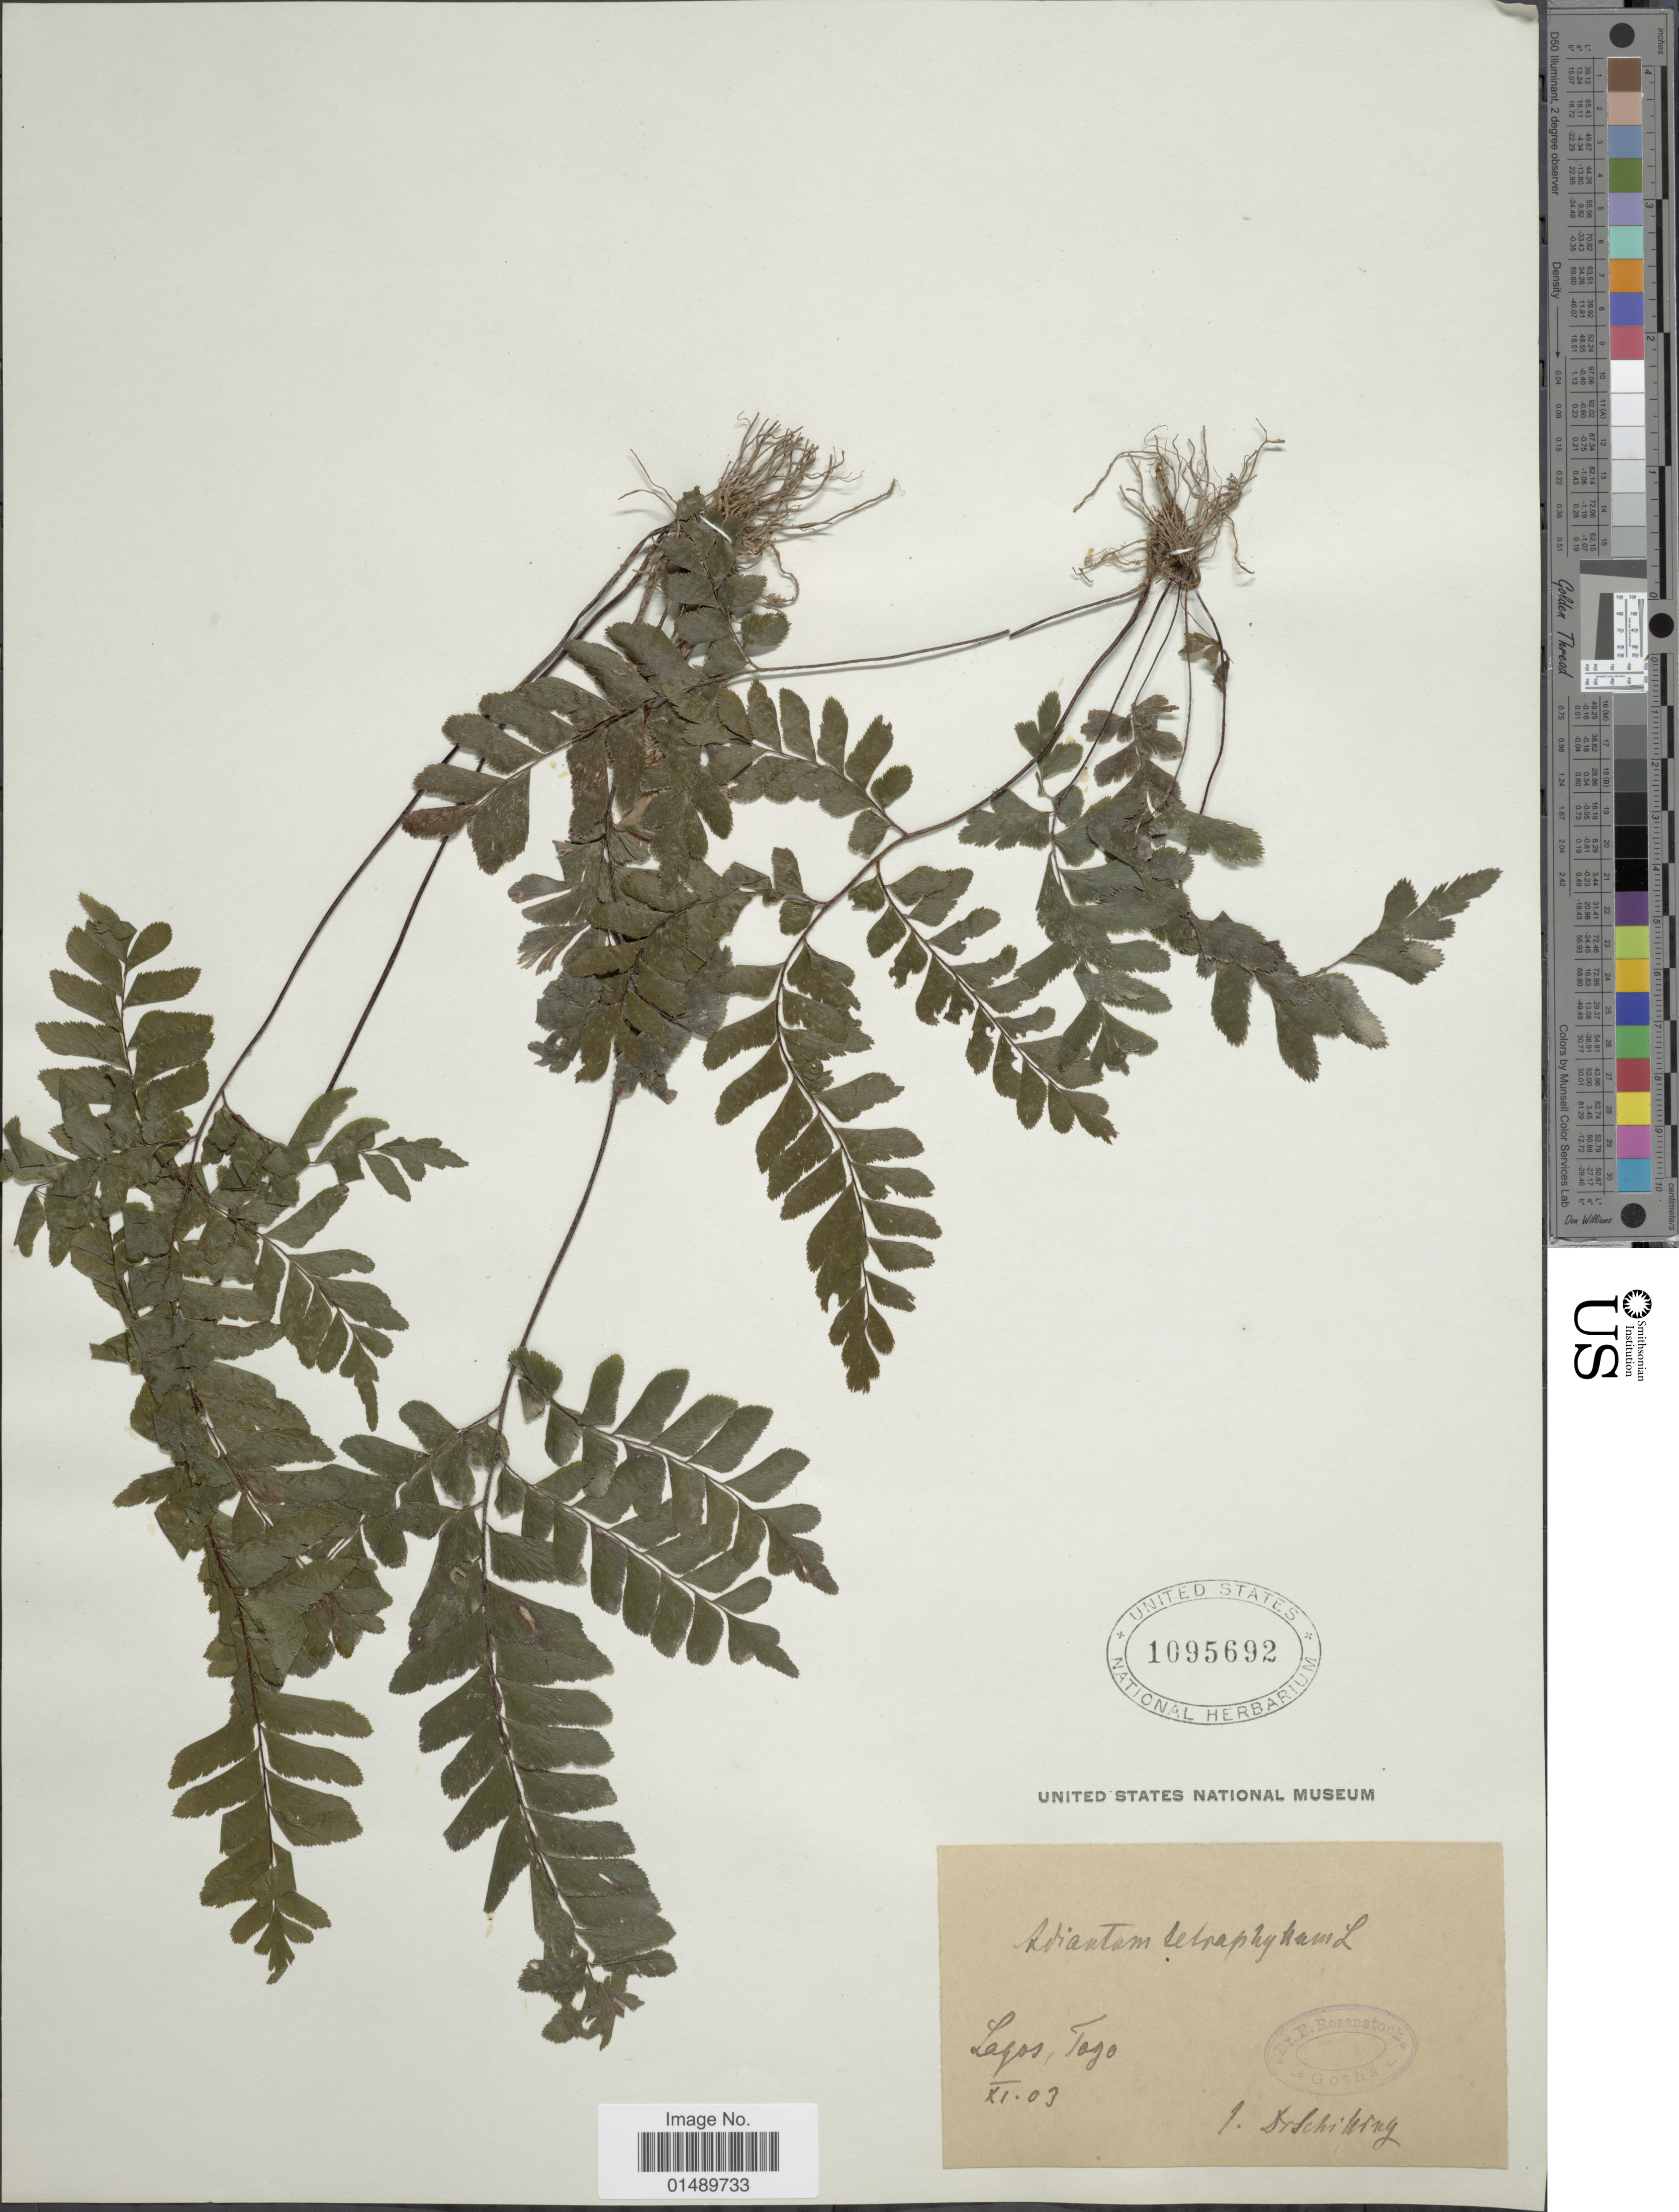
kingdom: Plantae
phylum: Tracheophyta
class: Polypodiopsida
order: Polypodiales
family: Pteridaceae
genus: Adiantum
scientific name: Adiantum sp.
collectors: Schilling, --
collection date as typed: Transcribed d/m/y: /11/3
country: Nigeria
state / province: Lagos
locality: Lagos, Tago. [interpreted]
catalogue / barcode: US 1095692